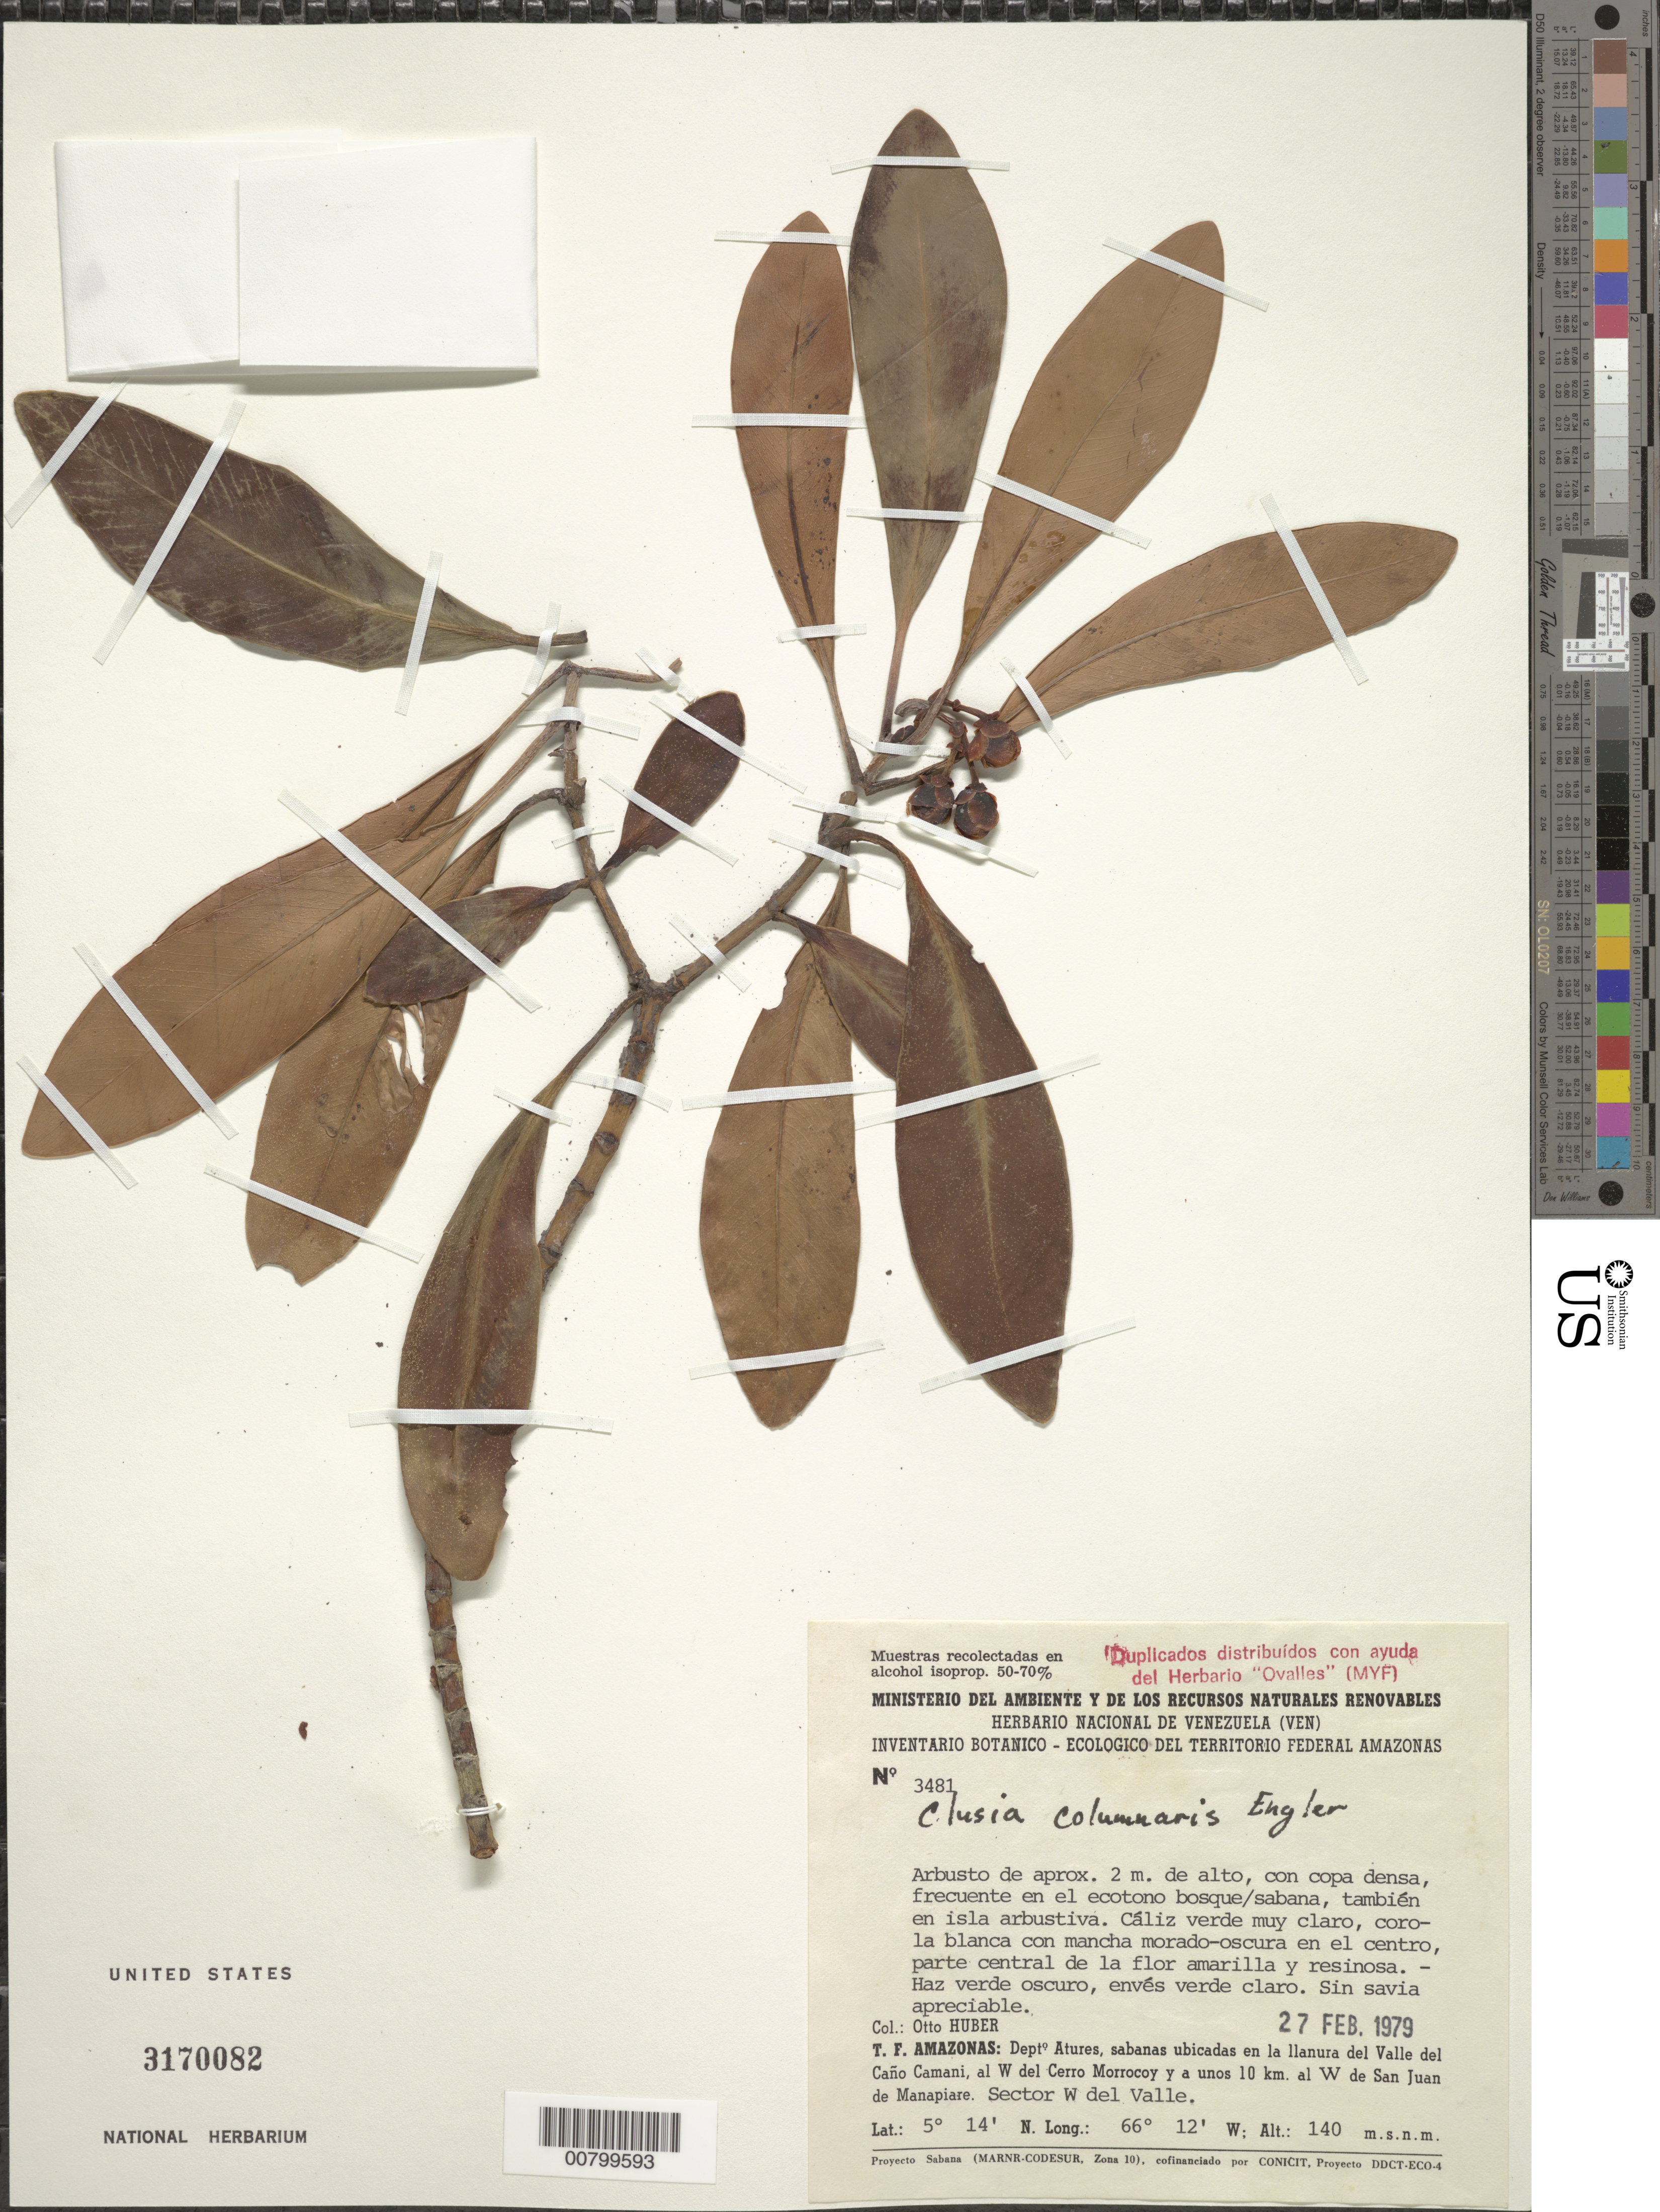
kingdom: Plantae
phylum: Tracheophyta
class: Magnoliopsida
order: Malpighiales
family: Clusiaceae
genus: Clusia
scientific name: Clusia columnaris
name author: Engl.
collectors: O. Huber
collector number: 3481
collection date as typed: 27-Feb-79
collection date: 1979-02-27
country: Venezuela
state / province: Amazonas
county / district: Atures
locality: Caño Camani, valle; W del Cerro Morrocoy y 10 km W de San Juan de Manapiare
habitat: Sabanas ubicadas en la llanura del valle, con copa densa, ecotono bosque/sabana, tambien en isla arbustiva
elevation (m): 140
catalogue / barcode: US 3170082